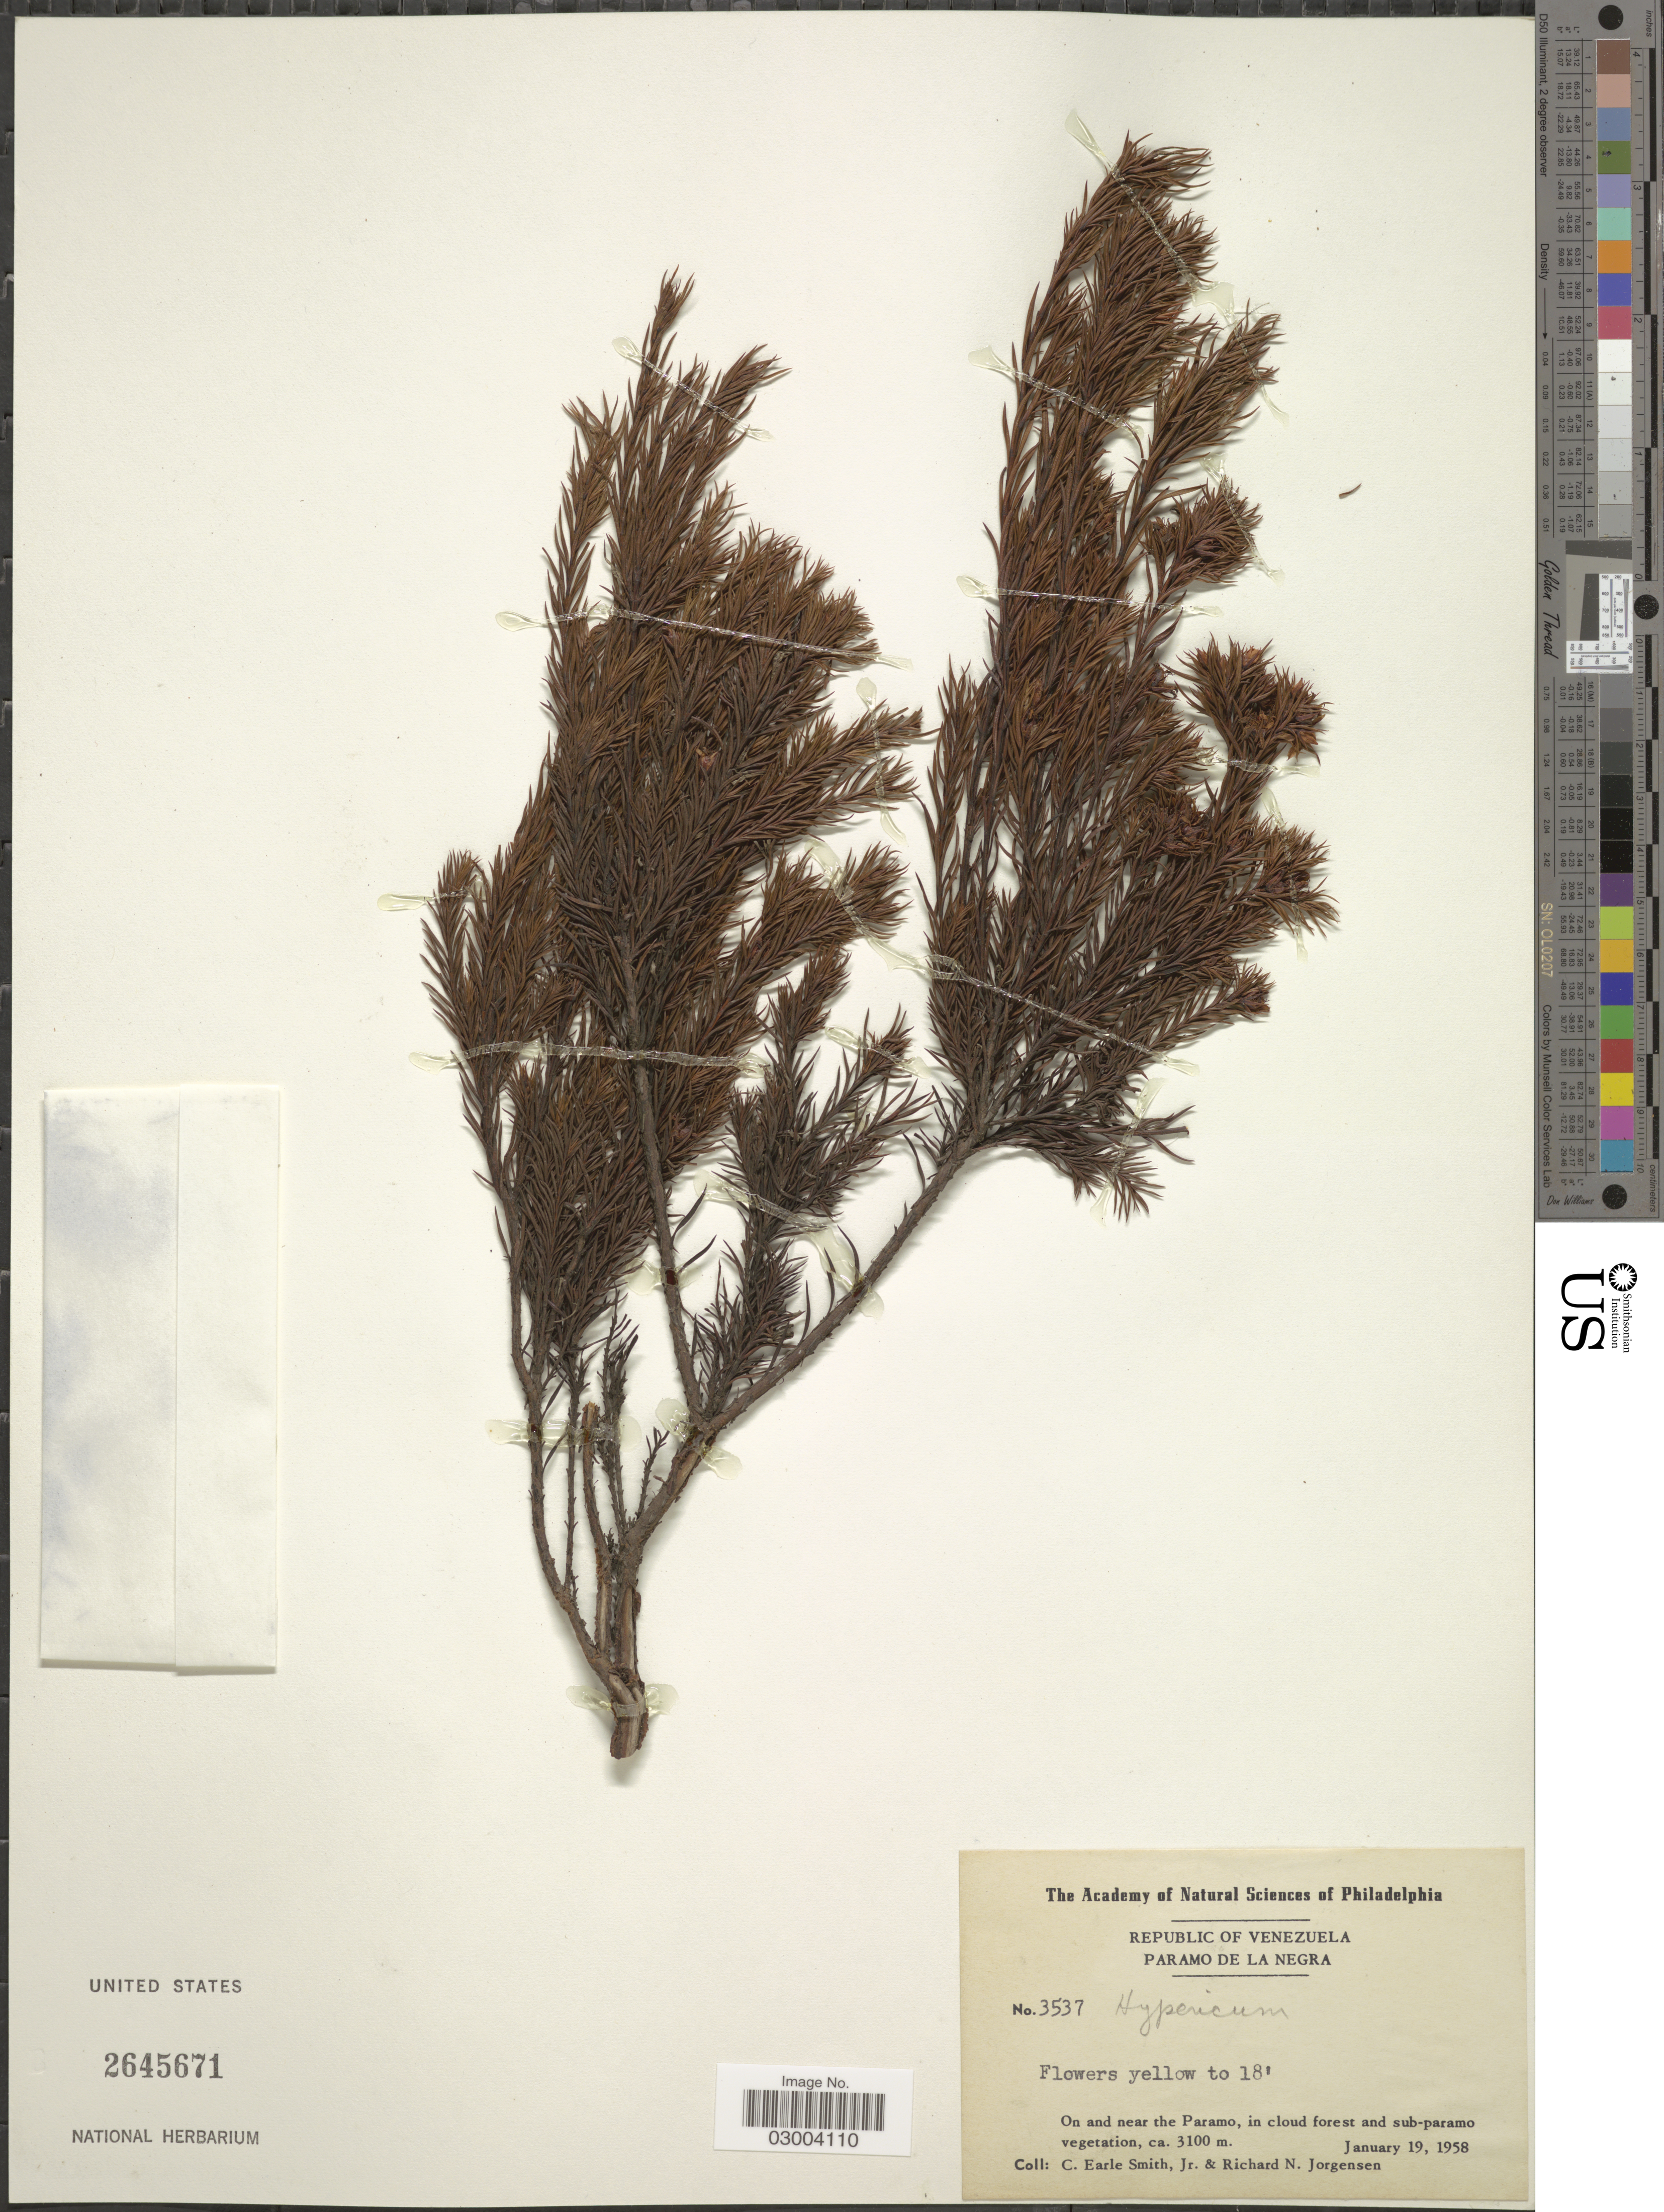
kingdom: Plantae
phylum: Tracheophyta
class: Magnoliopsida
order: Malpighiales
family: Hypericaceae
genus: Hypericum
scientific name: Hypericum pseudobrathys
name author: Turcz.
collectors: C. E. Smith Jr. & R. N. Jørgensen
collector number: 3537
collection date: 1958-01-19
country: Venezuela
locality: Republic of Venezuela, Paramo de la Negra, On and near the Paramo, in cloud forest and sub-paramo vegetation.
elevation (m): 3100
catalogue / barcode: US 2645671